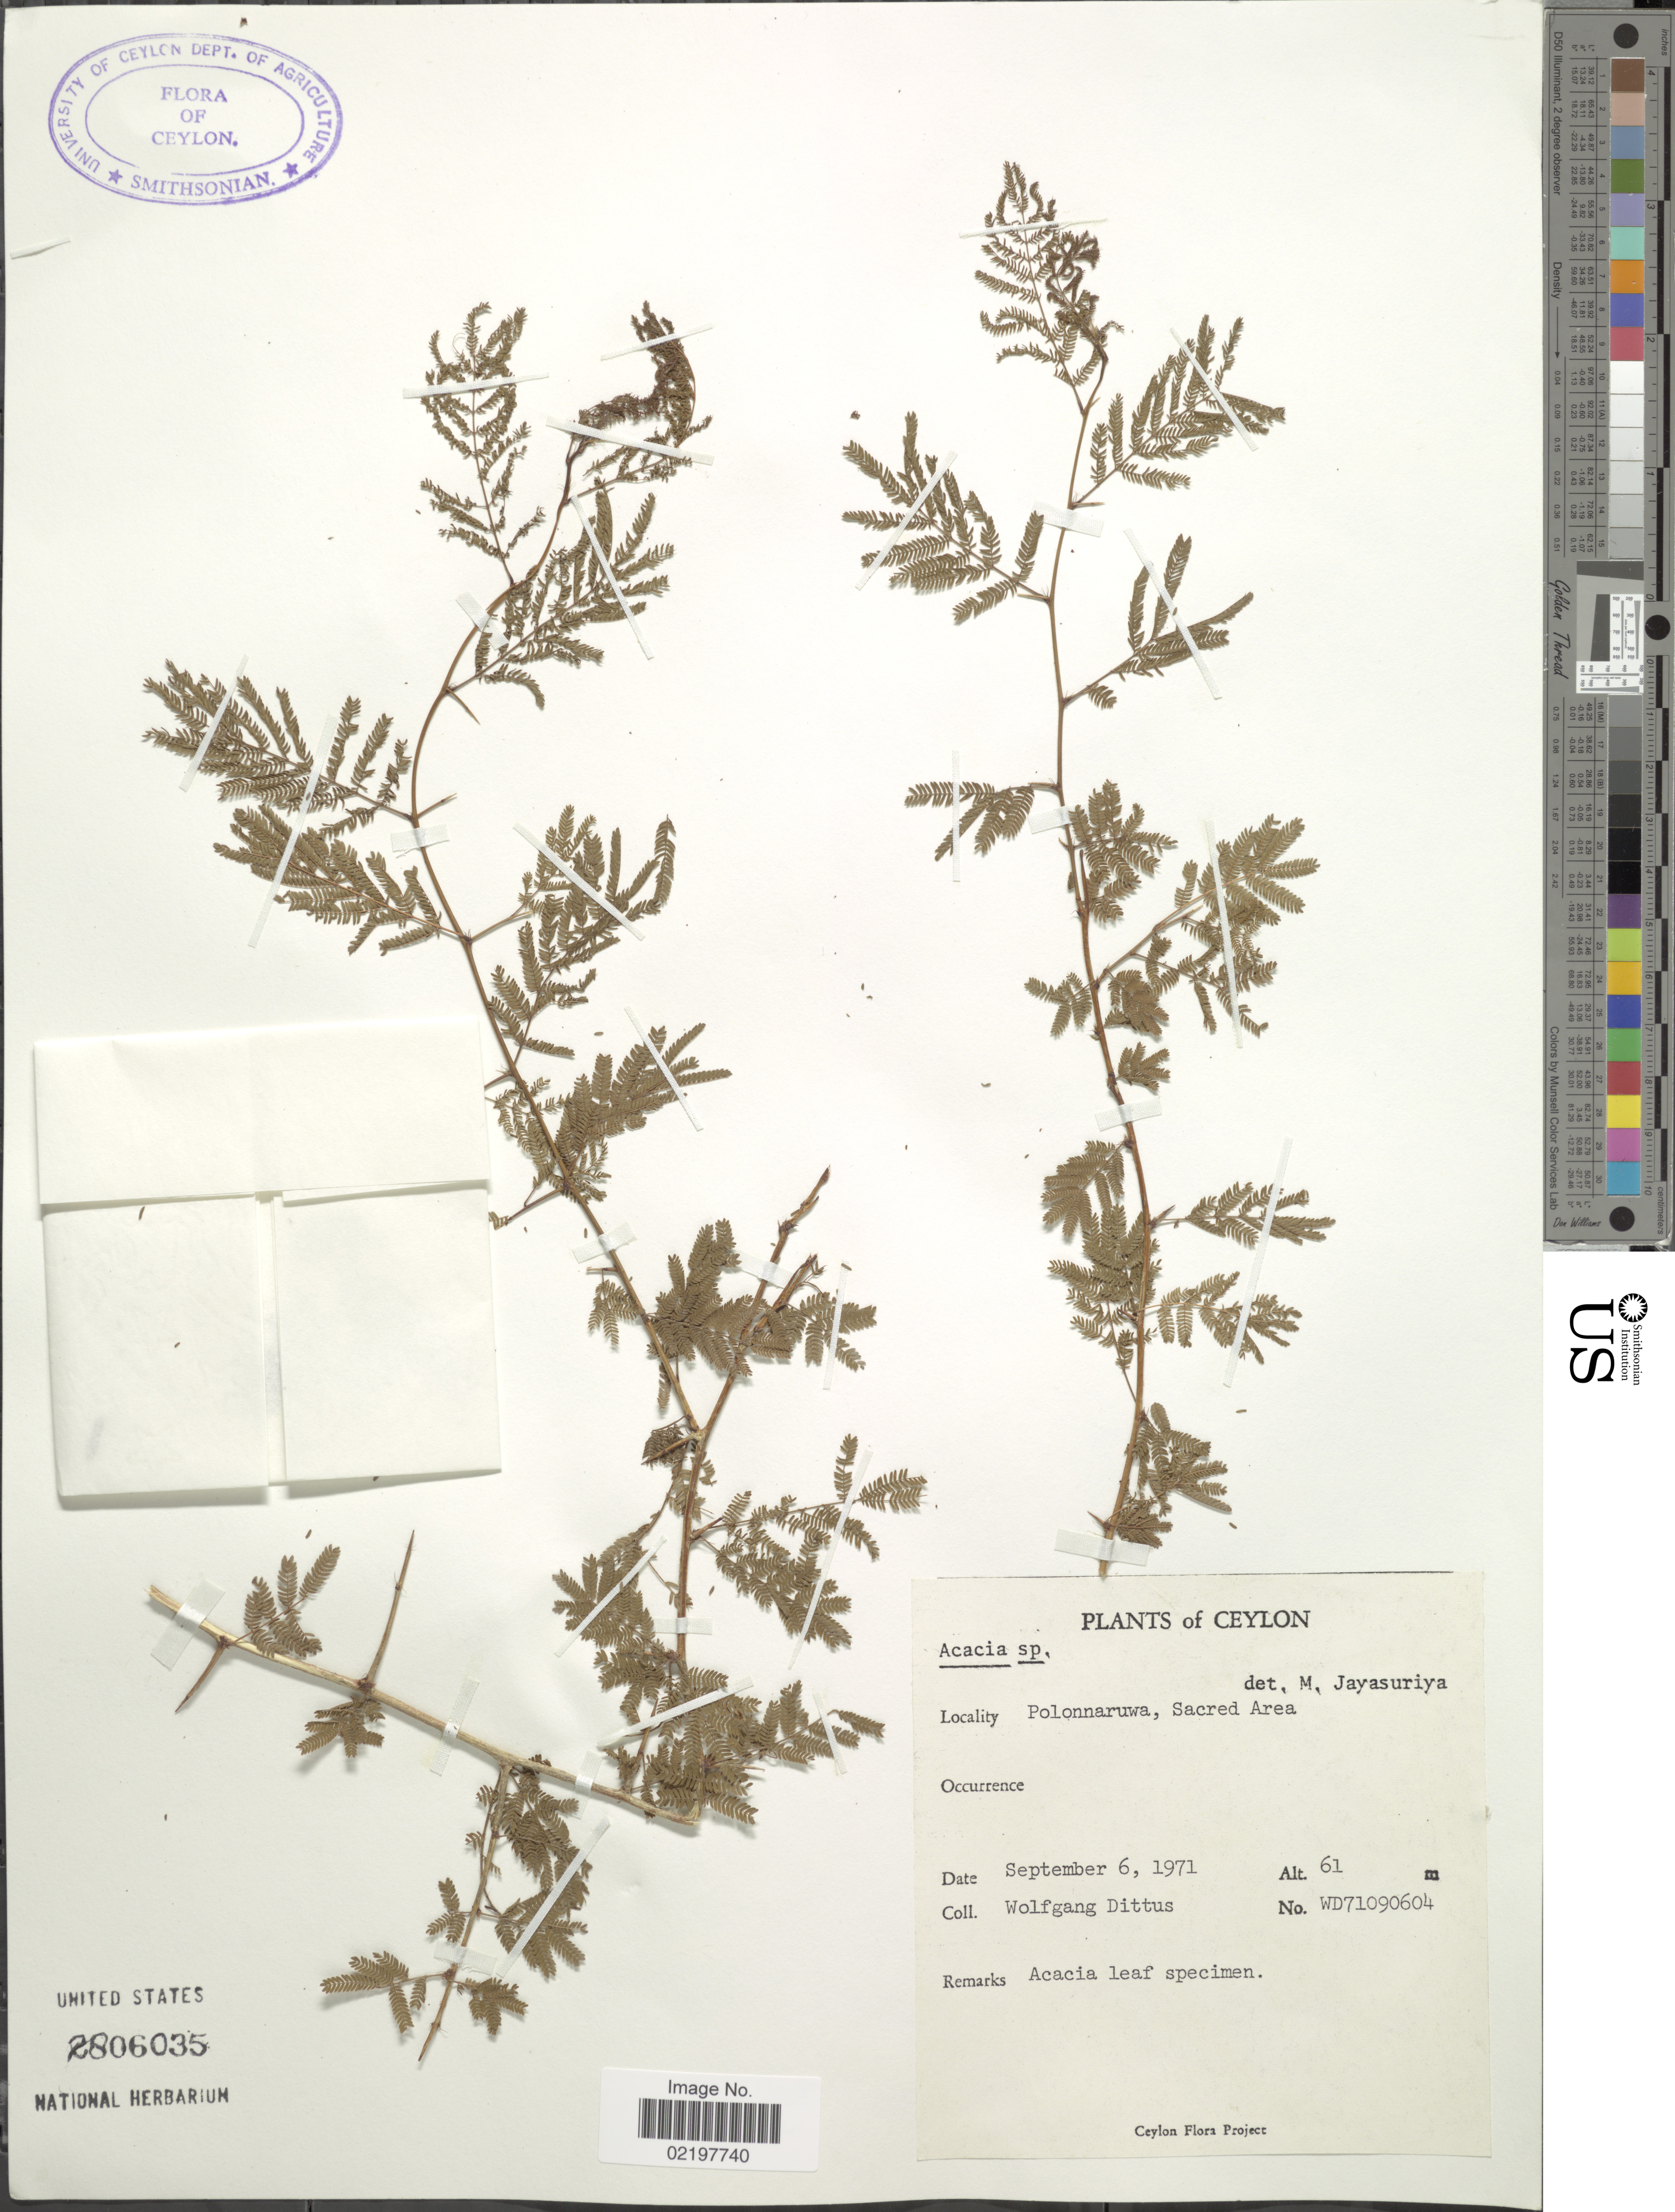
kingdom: Plantae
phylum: Tracheophyta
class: Magnoliopsida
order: Fabales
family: Fabaceae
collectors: W. Dittus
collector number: WD71090604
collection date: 1971-09-06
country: Sri Lanka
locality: Ceylon, Polonnaruwa, Sacred Area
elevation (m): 61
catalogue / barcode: US 2806035